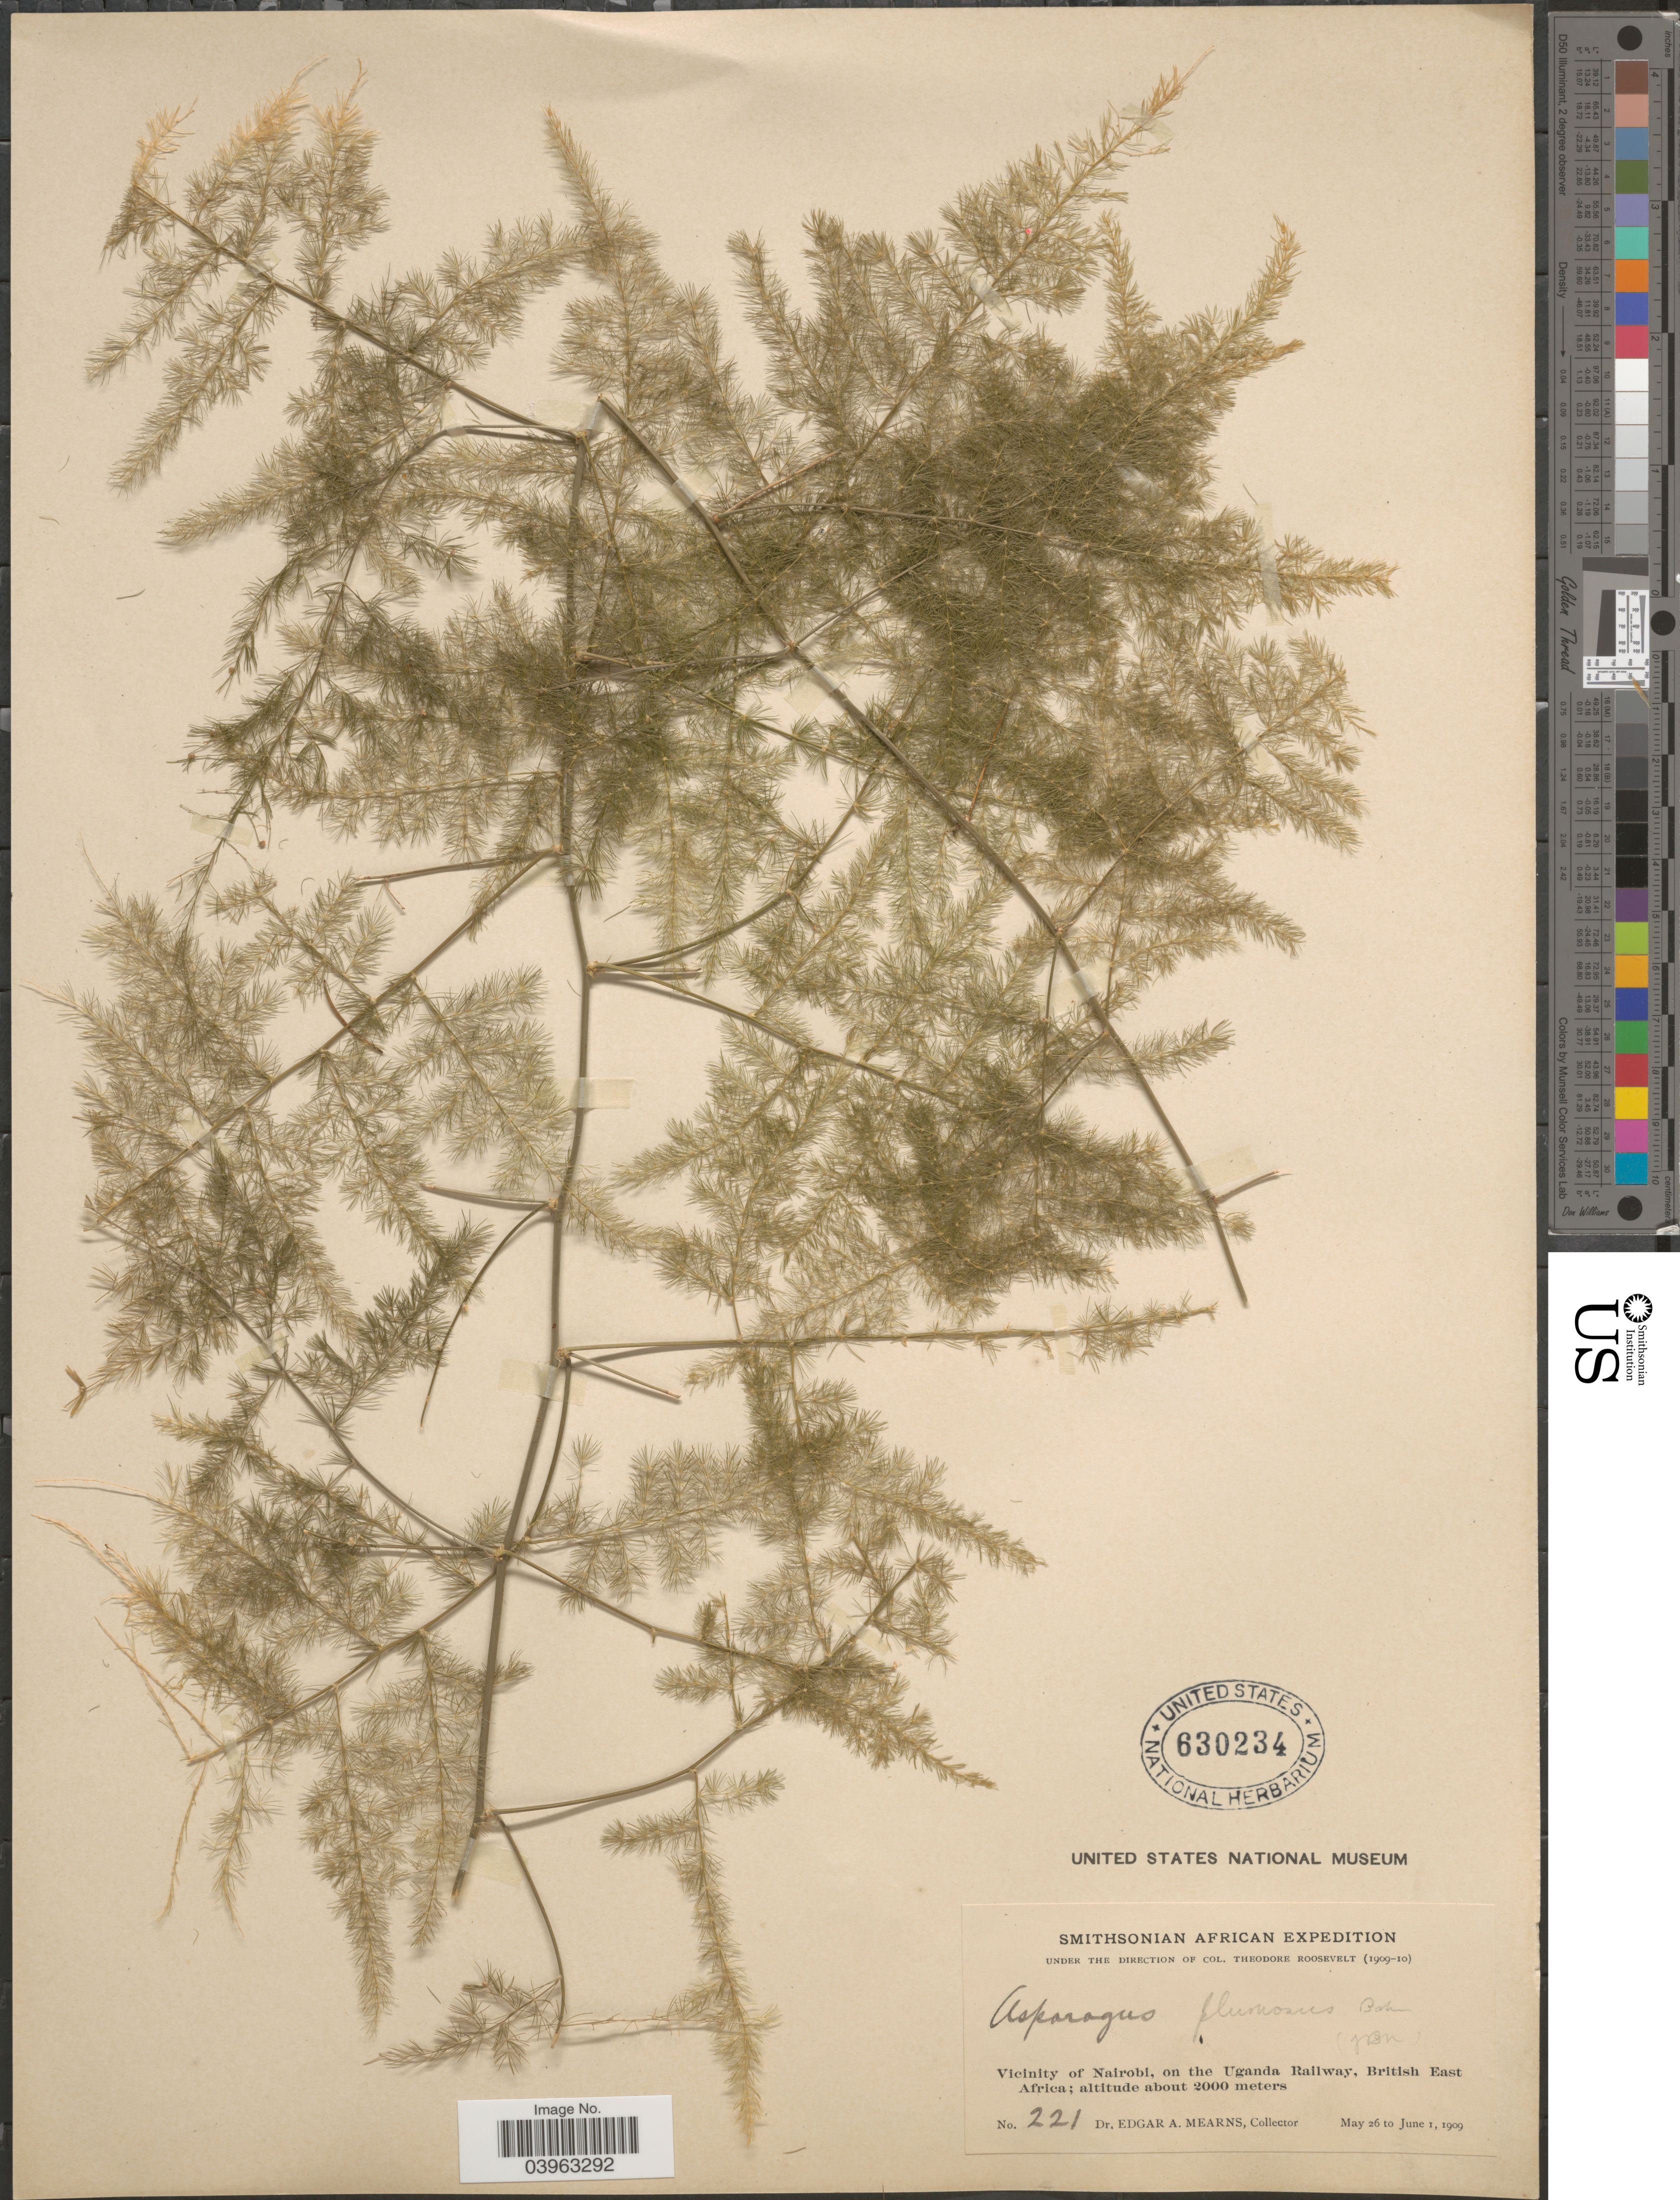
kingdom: Plantae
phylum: Tracheophyta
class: Liliopsida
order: Asparagales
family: Asparagaceae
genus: Asparagus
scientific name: Asparagus setaceus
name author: (Kunth) Jessop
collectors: E. A. Mearns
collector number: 221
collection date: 1909-05-26/1909-06-01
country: Kenya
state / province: Nairobi Area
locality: Vicinity of Nairobi, on the Uganda Railway, British East Africa.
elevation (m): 2000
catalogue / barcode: US 630234